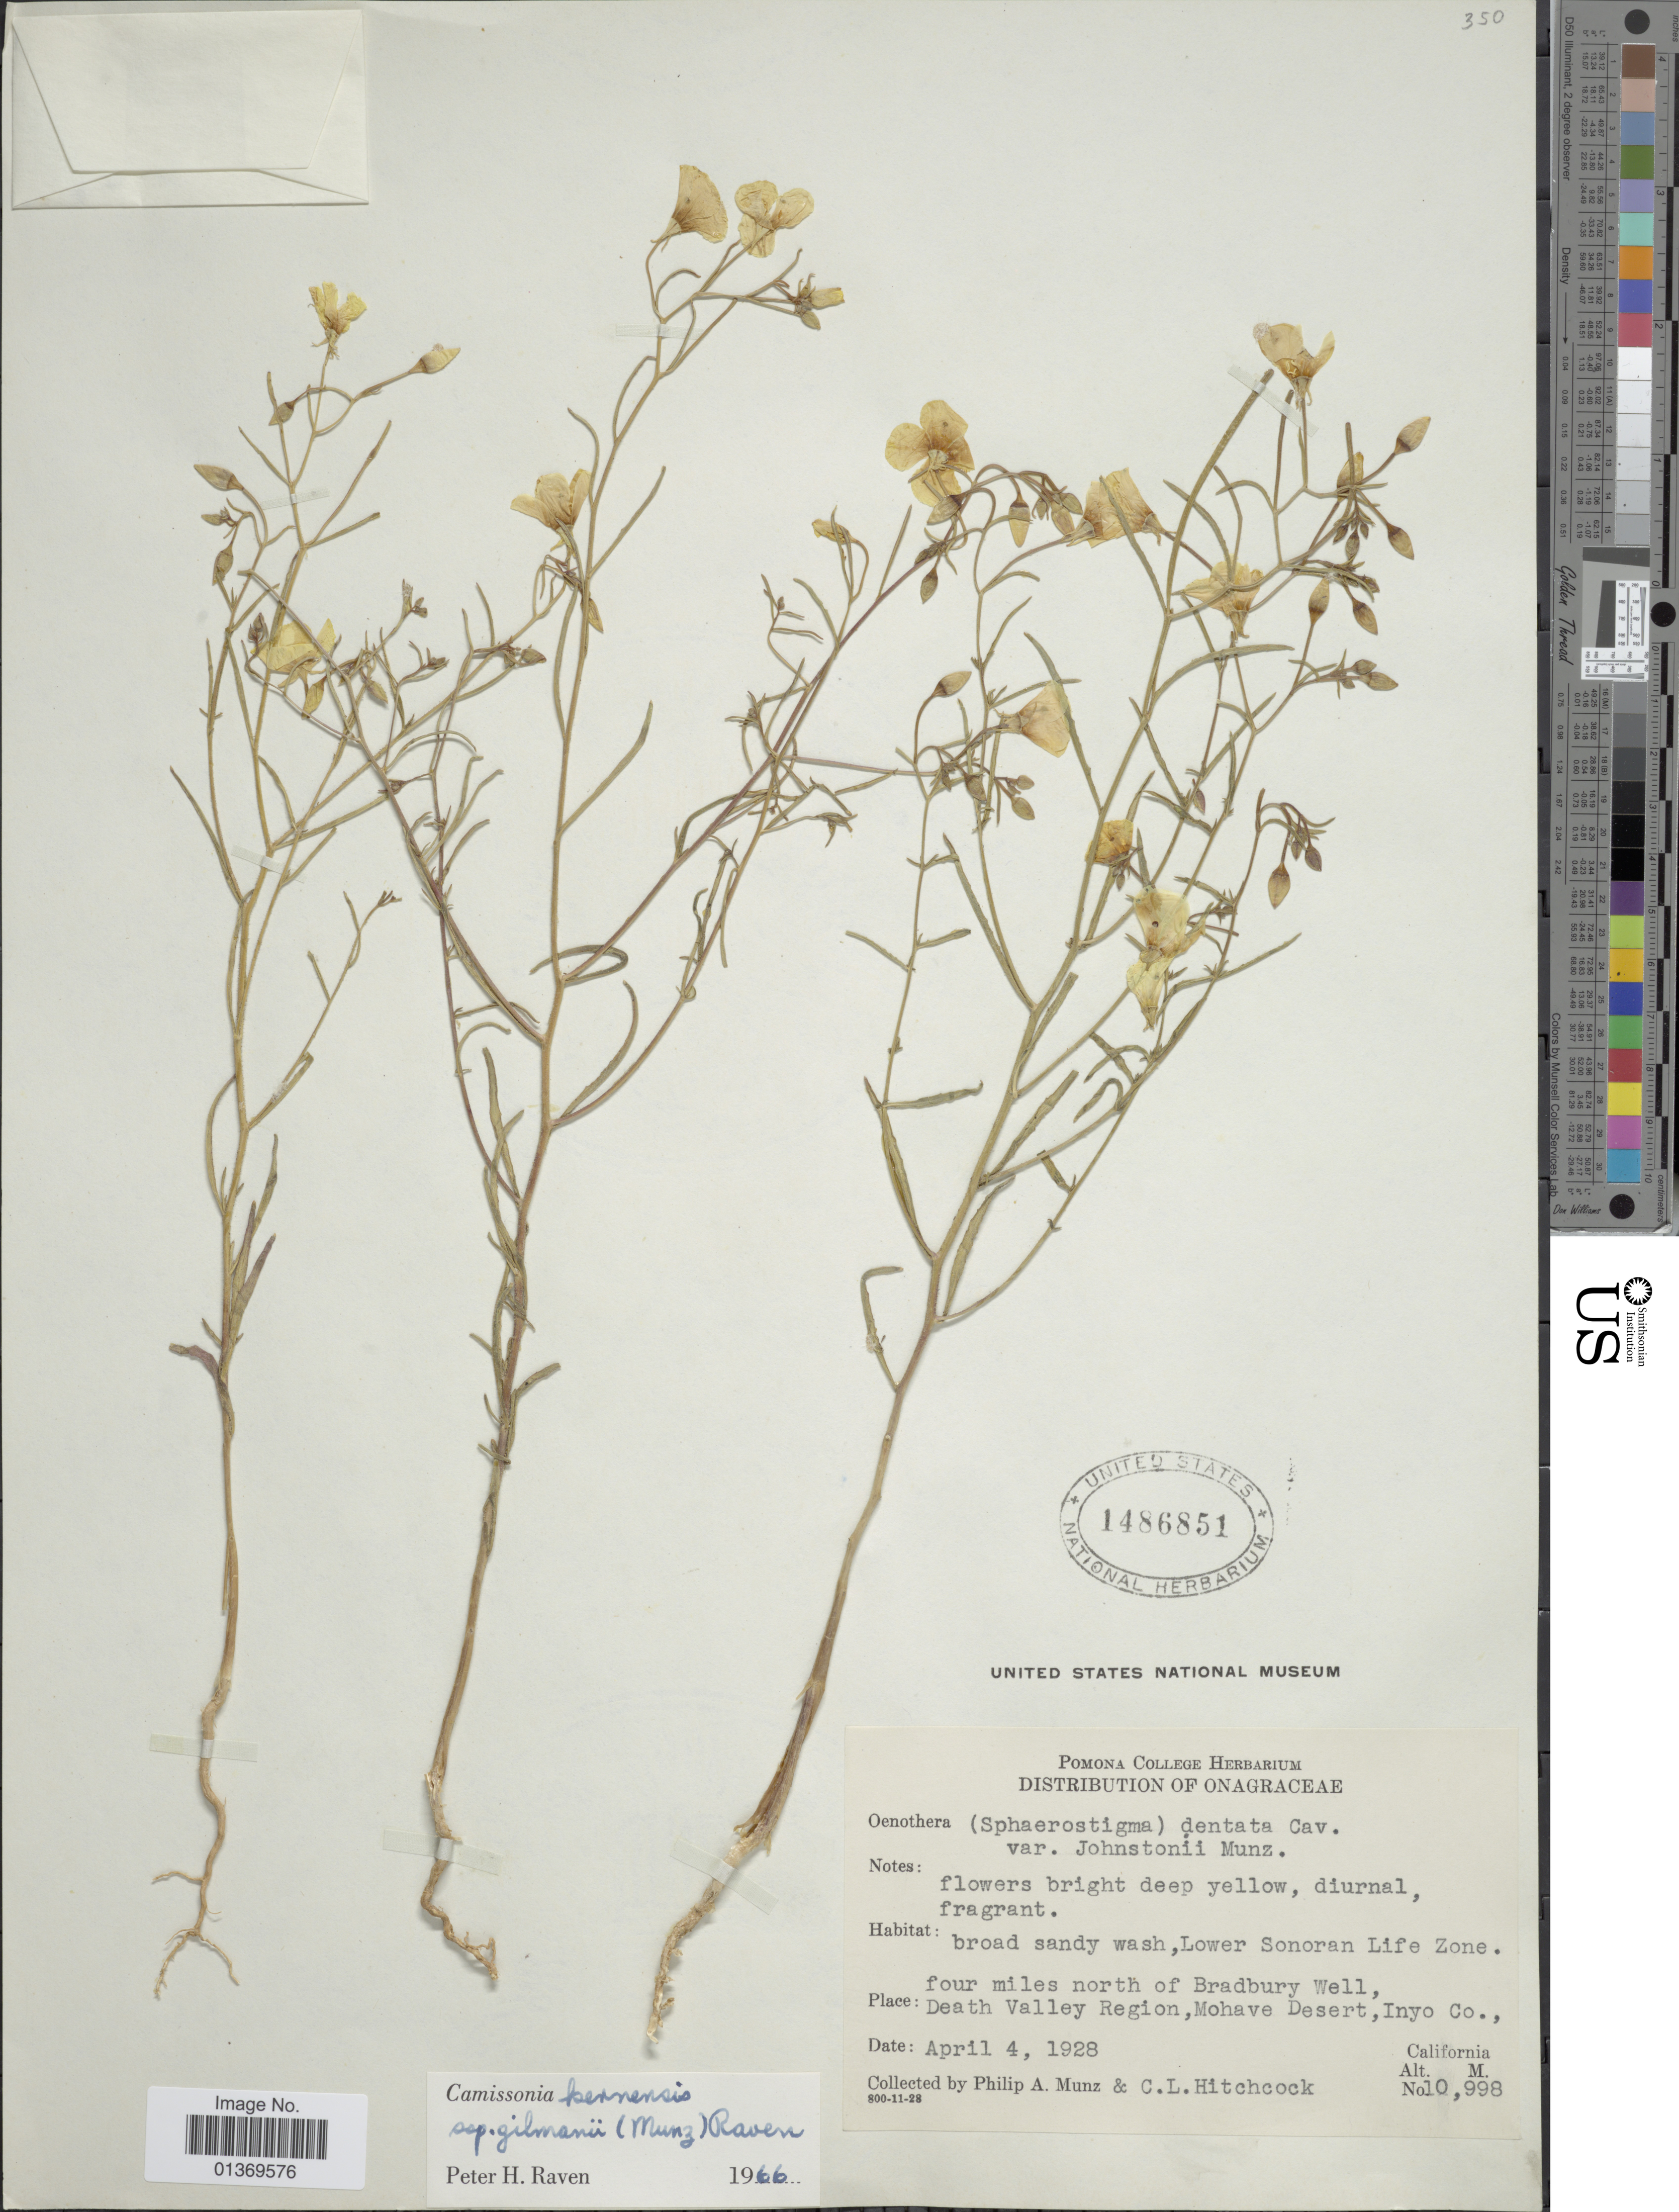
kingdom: Plantae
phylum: Tracheophyta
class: Magnoliopsida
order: Myrtales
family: Onagraceae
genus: Camissonia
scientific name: Camissonia kernensis subsp. gilmanii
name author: (Munz) P.H. Raven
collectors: P. A. Munz & C. L. Hitchcock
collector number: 10998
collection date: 1928-04-04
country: United States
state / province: California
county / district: Kern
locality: Lower Sonoran Life Zone, four miles north of Bradbury Well, Death Valley Region, Mohave Desert, Inyo Co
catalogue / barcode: US 1486851